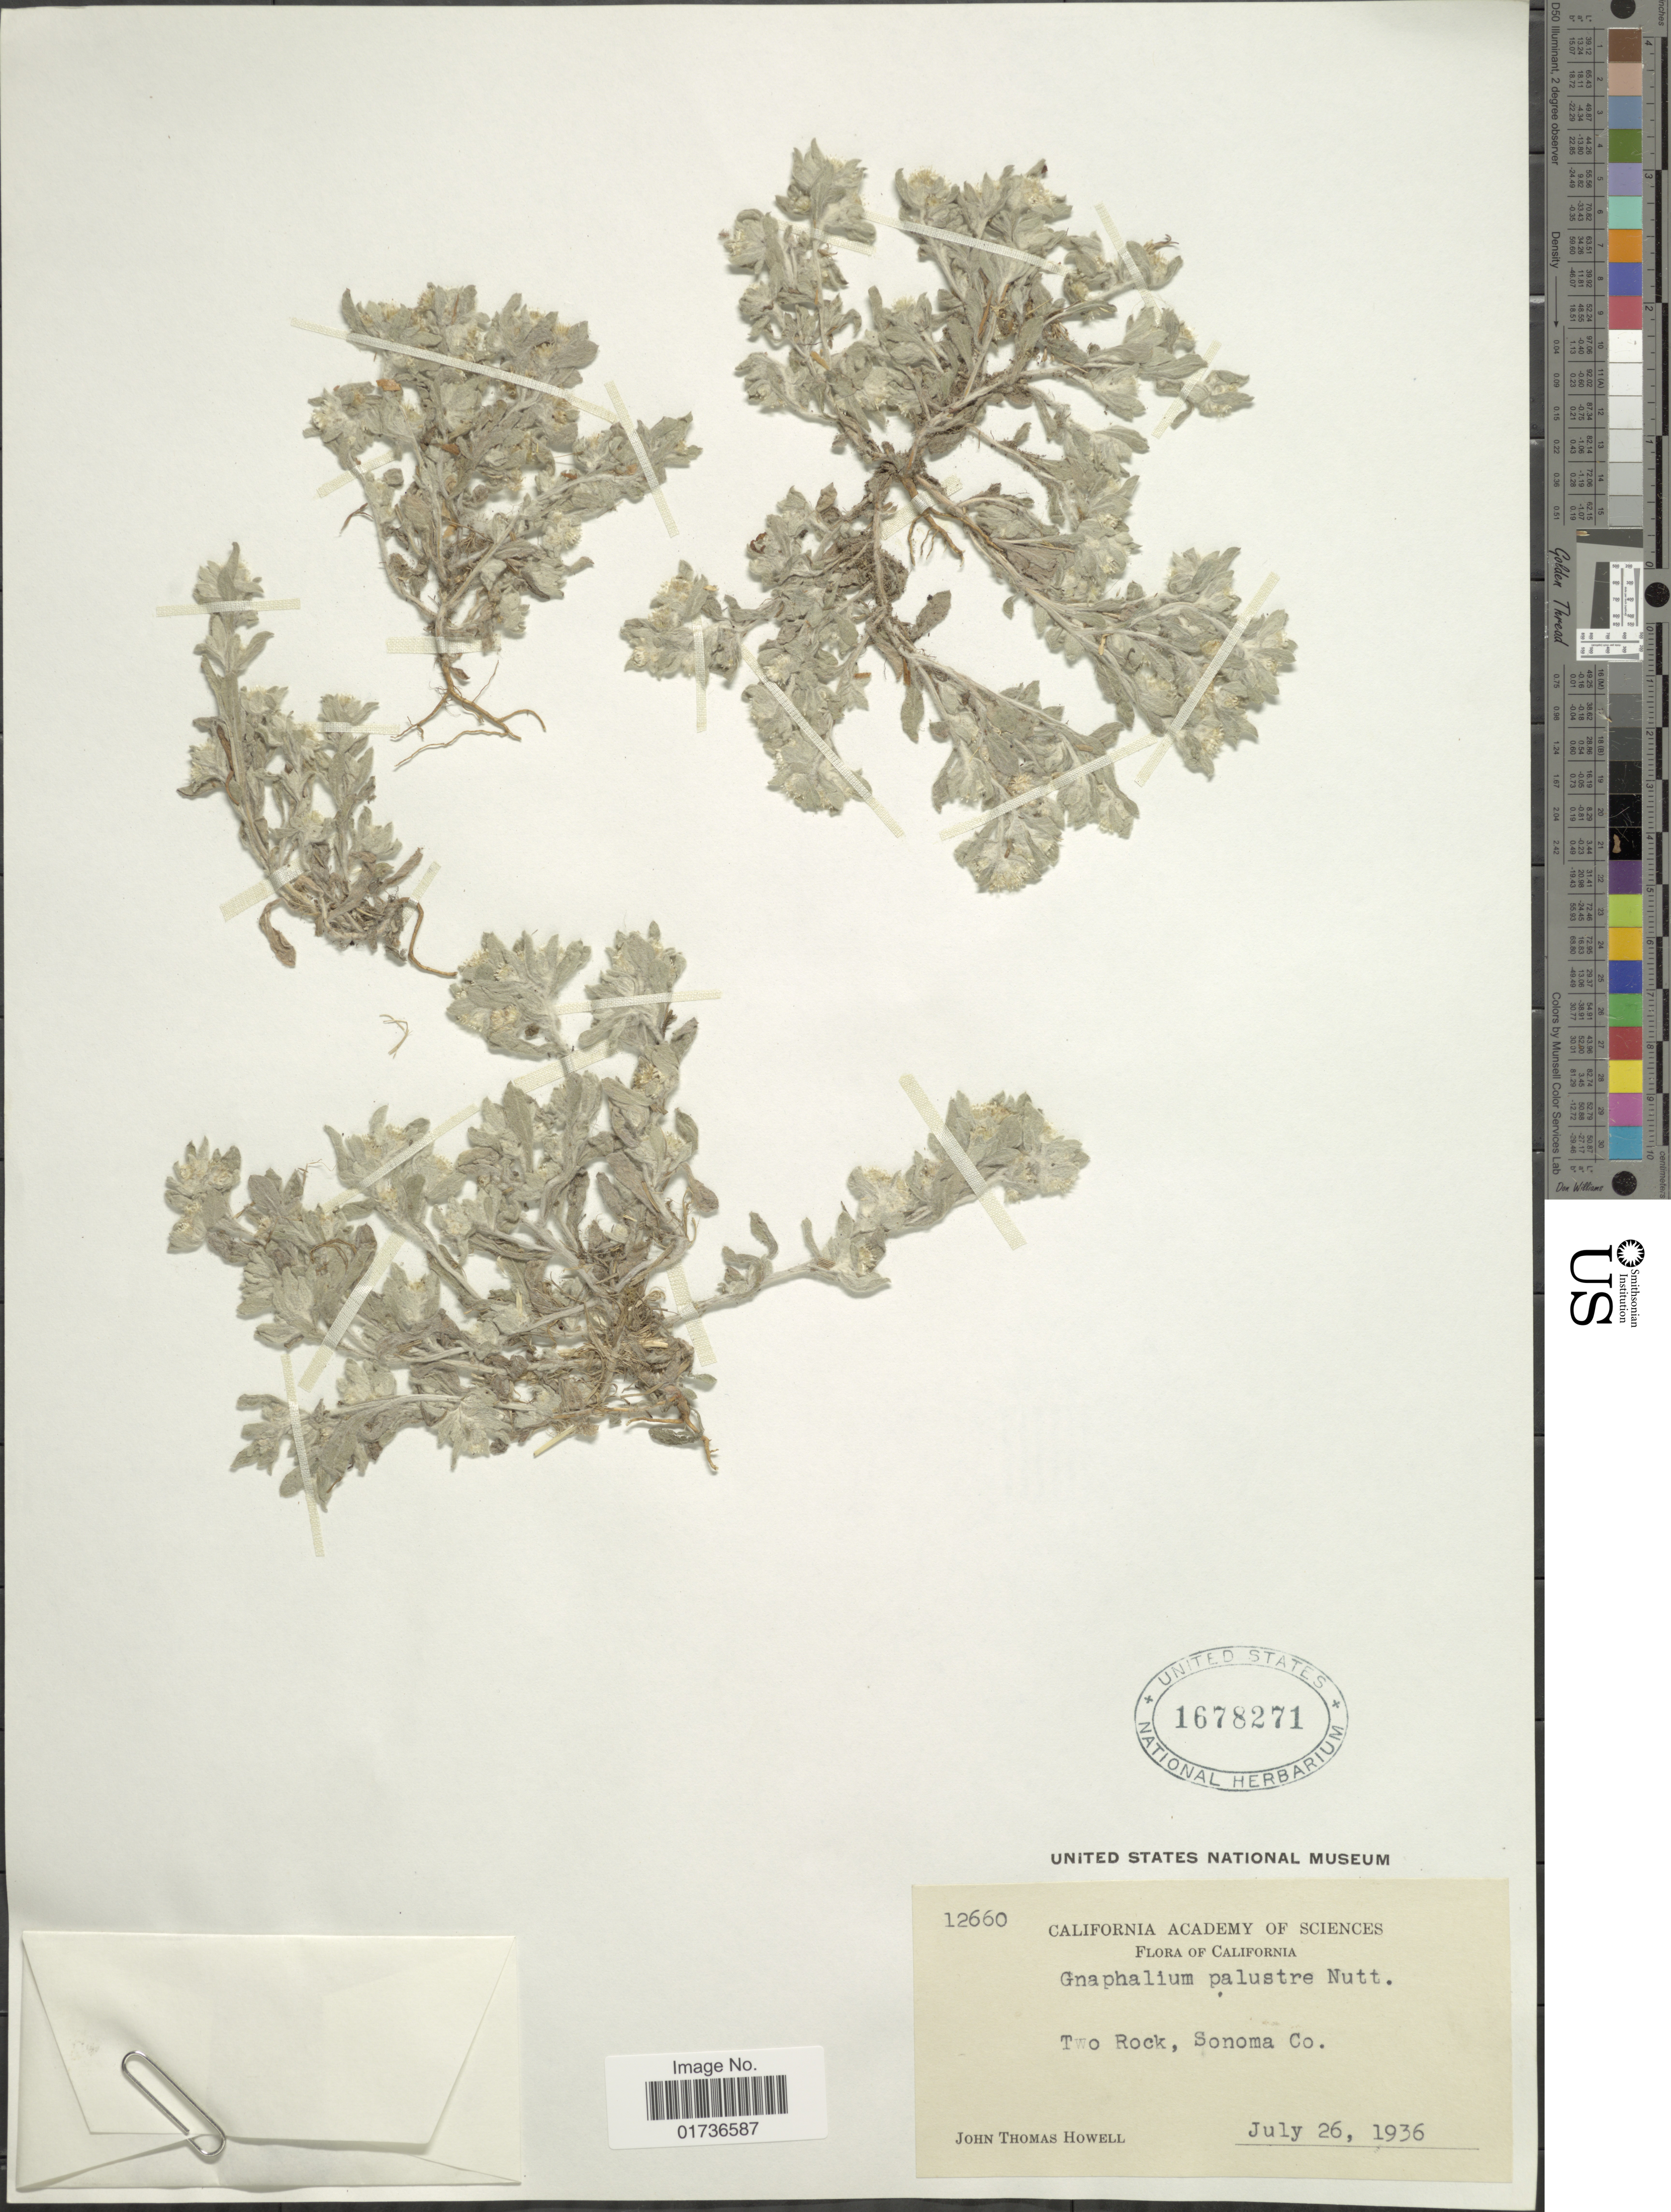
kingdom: Plantae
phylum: Tracheophyta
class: Magnoliopsida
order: Asterales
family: Asteraceae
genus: Gnaphalium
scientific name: Gnaphalium palustre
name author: Nutt.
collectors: J. T. Howell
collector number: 12660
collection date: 1936-07-26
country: United States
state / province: California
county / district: Sonoma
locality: Two Rock, Sonoma Co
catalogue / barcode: US 1678271